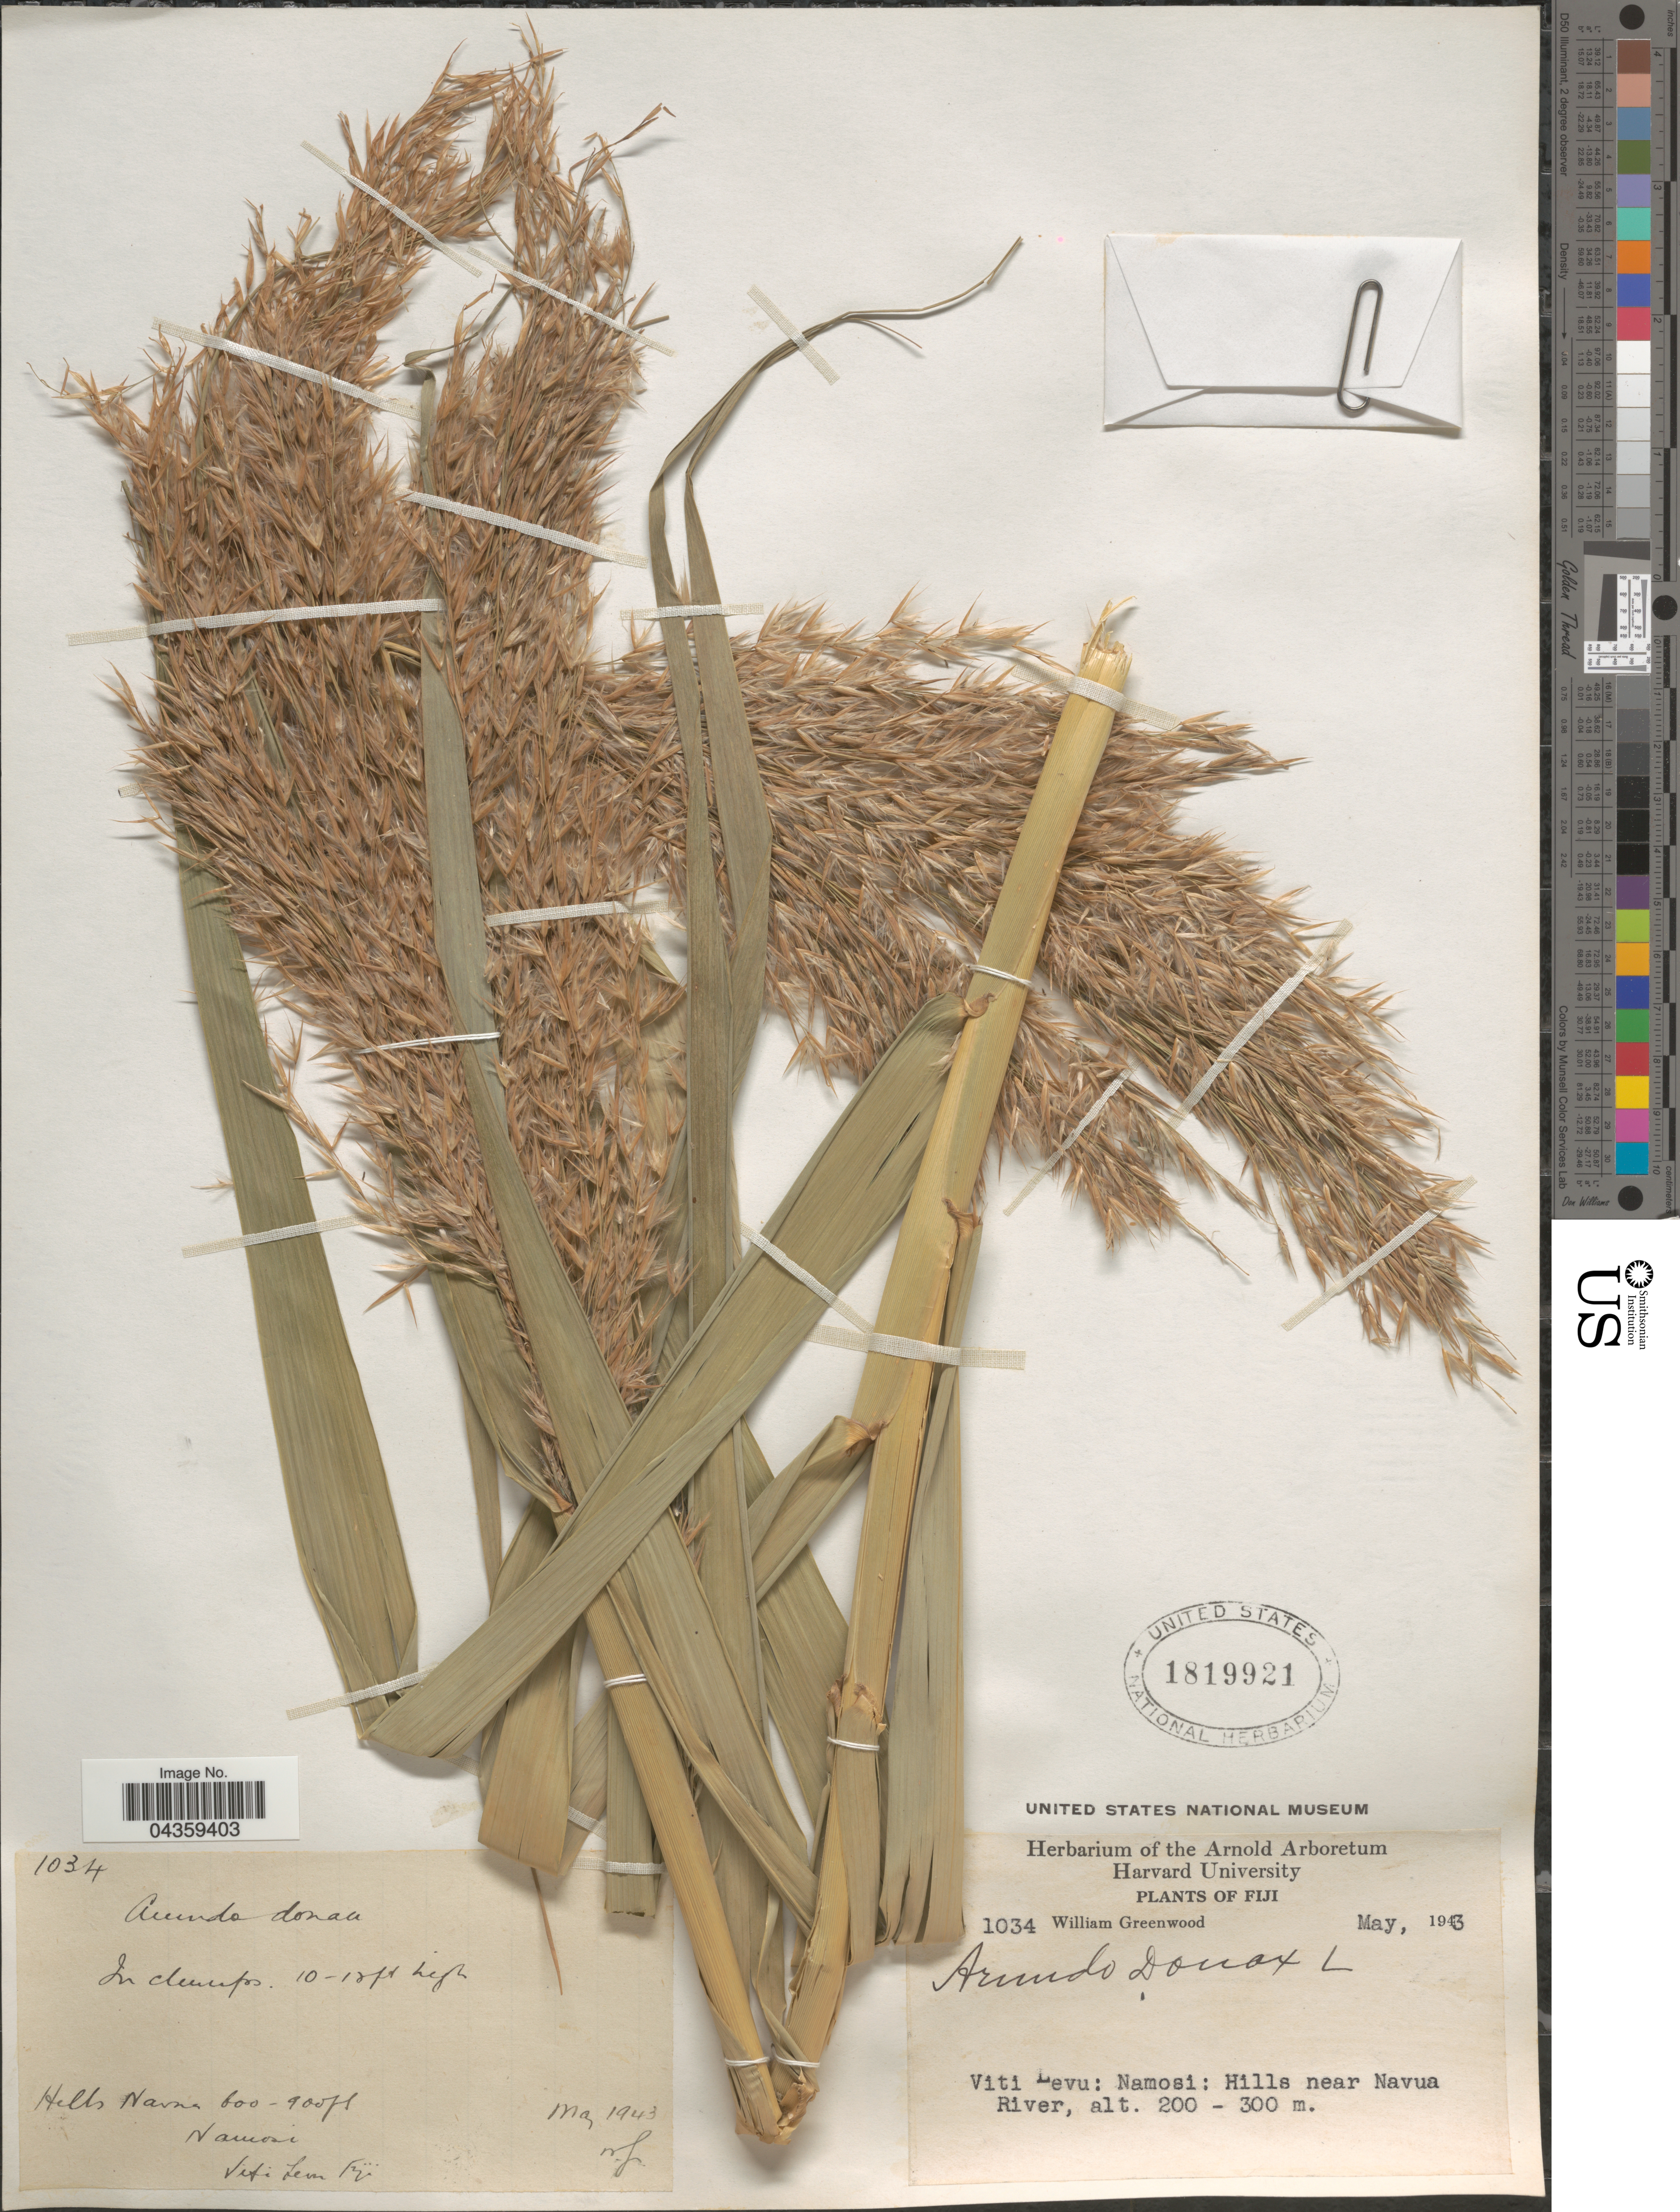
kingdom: Plantae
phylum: Tracheophyta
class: Liliopsida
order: Poales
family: Poaceae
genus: Arundo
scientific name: Arundo donax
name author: L.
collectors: W. Greenwood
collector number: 1034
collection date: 1943-05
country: Fiji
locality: Viti Levu: Namosi: Hills near Navua River.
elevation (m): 200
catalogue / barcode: US 1819921